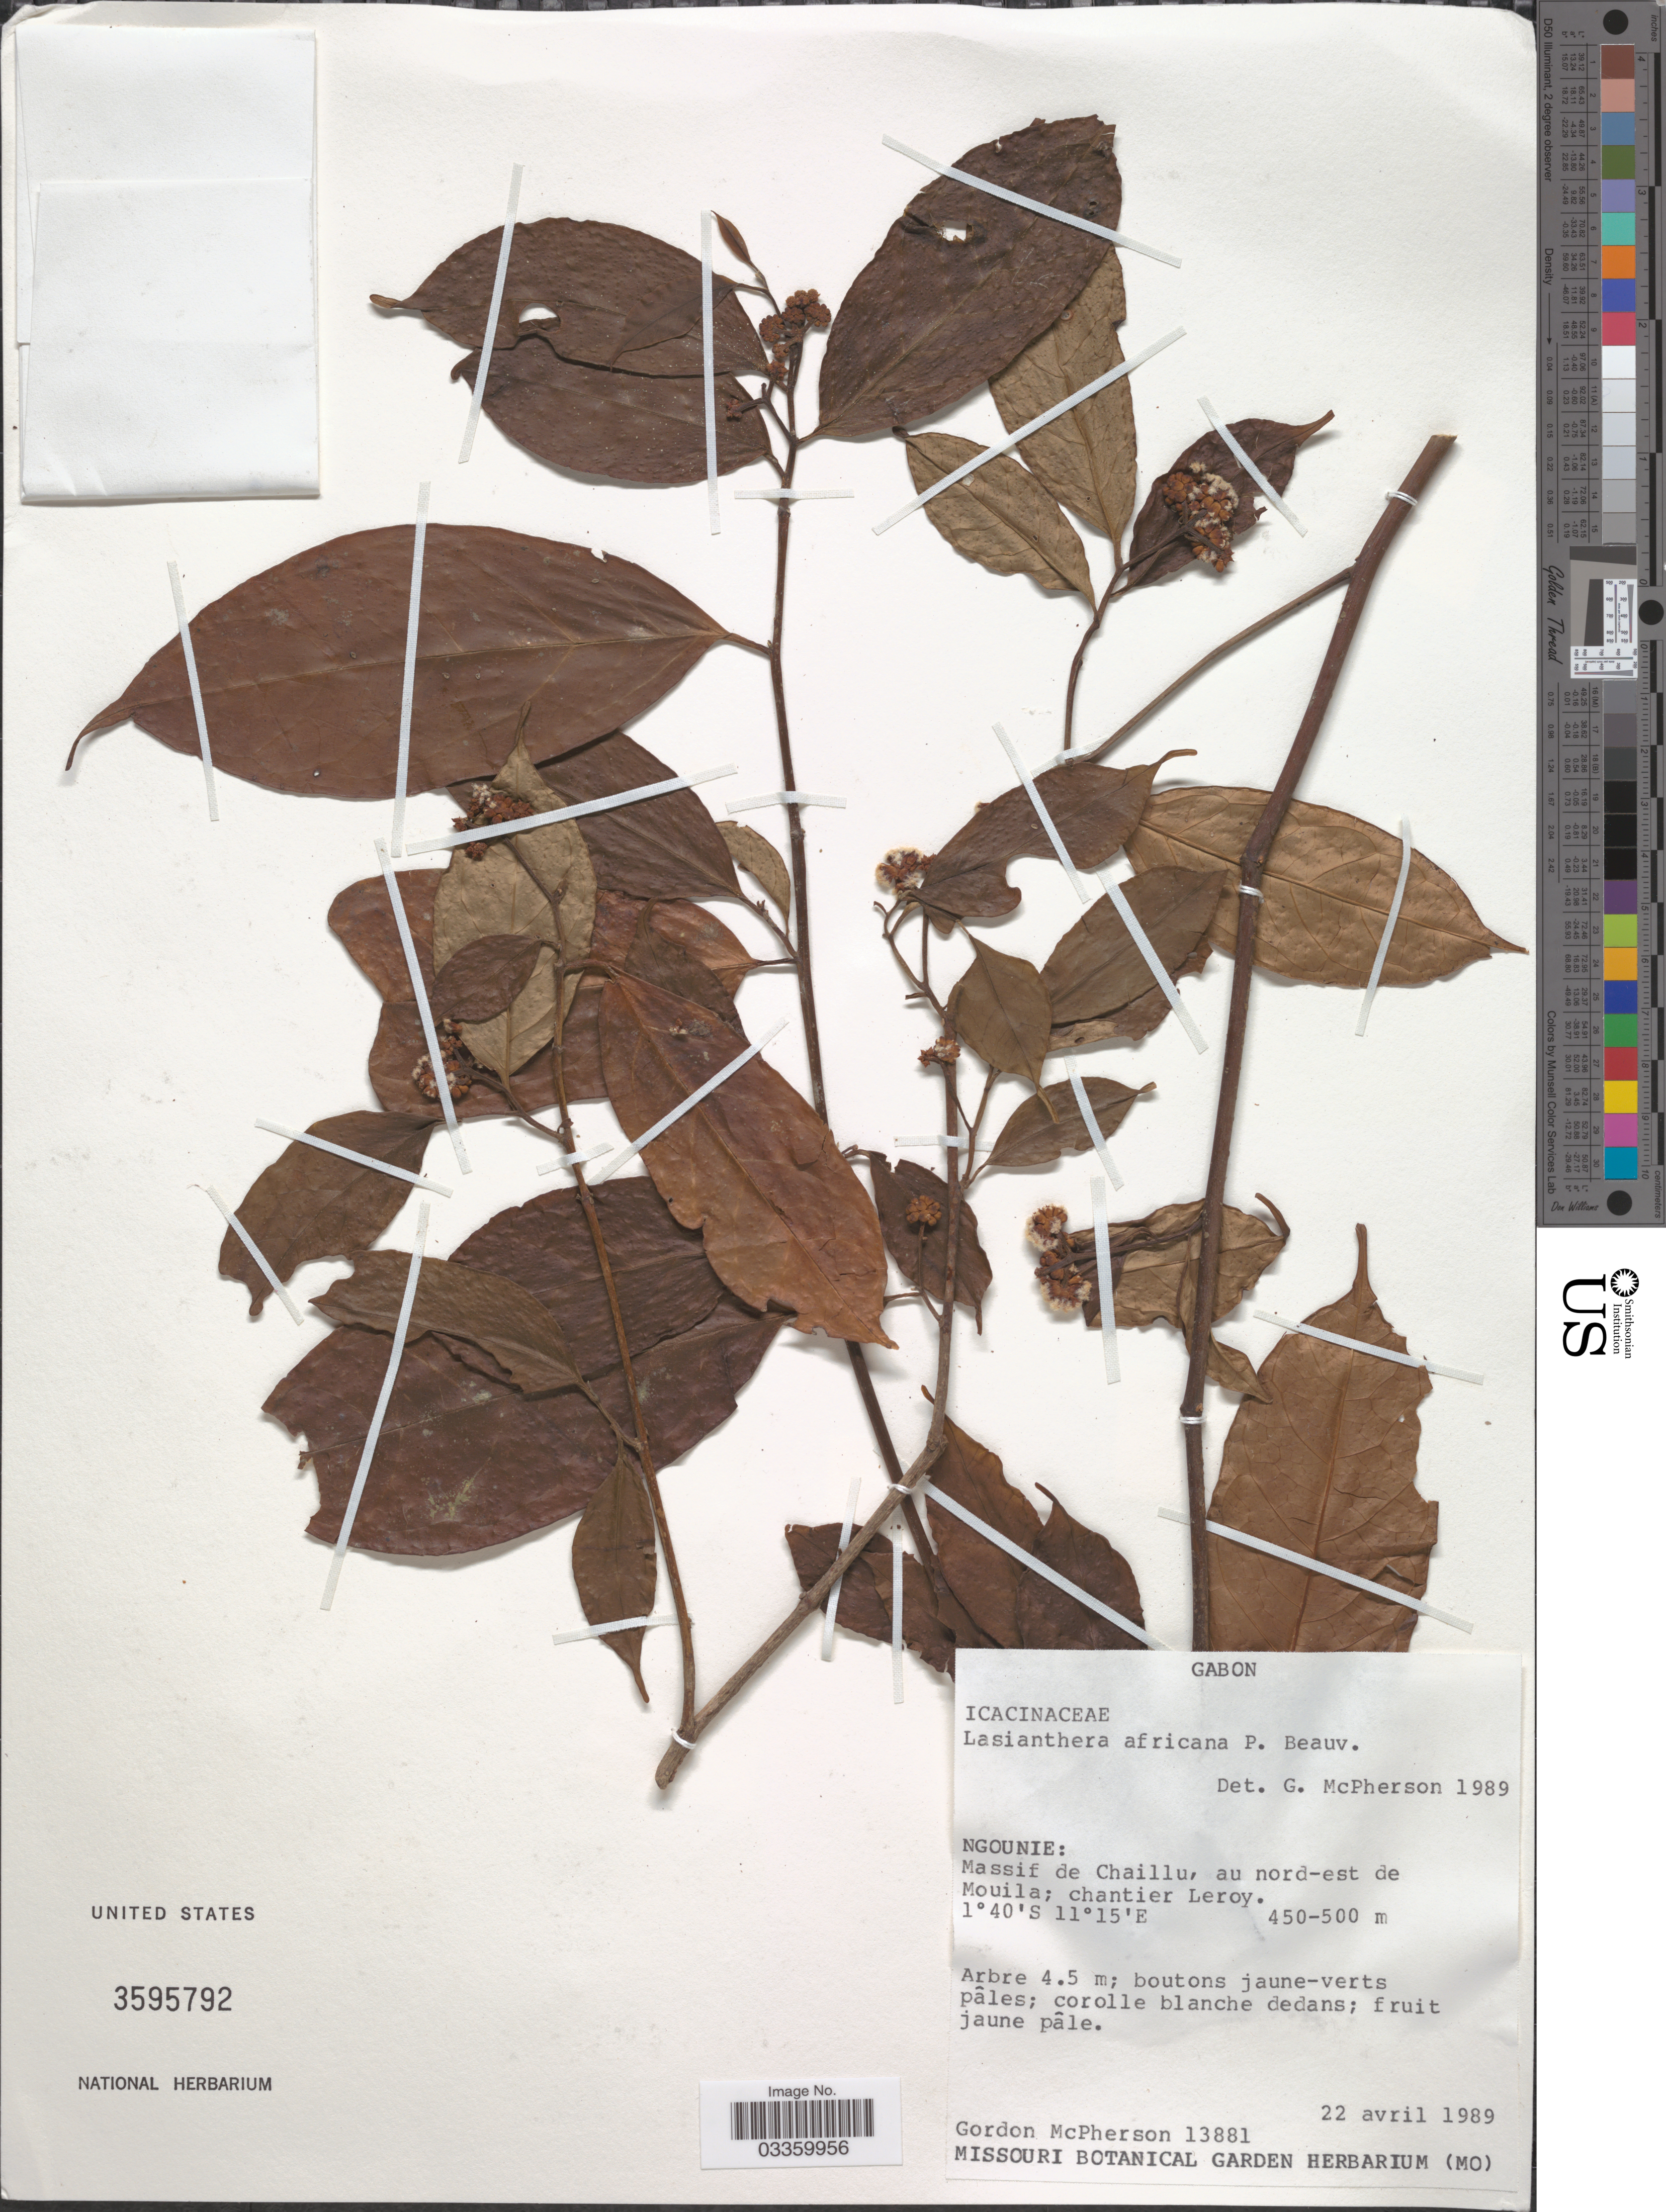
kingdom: Plantae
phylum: Tracheophyta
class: Magnoliopsida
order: Cardiopteridales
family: Stemonuraceae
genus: Lasianthera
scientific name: Lasianthera africana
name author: P. Beauv.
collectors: G. D. McPherson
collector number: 13881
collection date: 1989-04-22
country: Gabon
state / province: Ngounie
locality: Massif de Chaillu, au nord-est de Mouila; chantier Leroy.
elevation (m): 450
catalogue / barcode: US 3595792